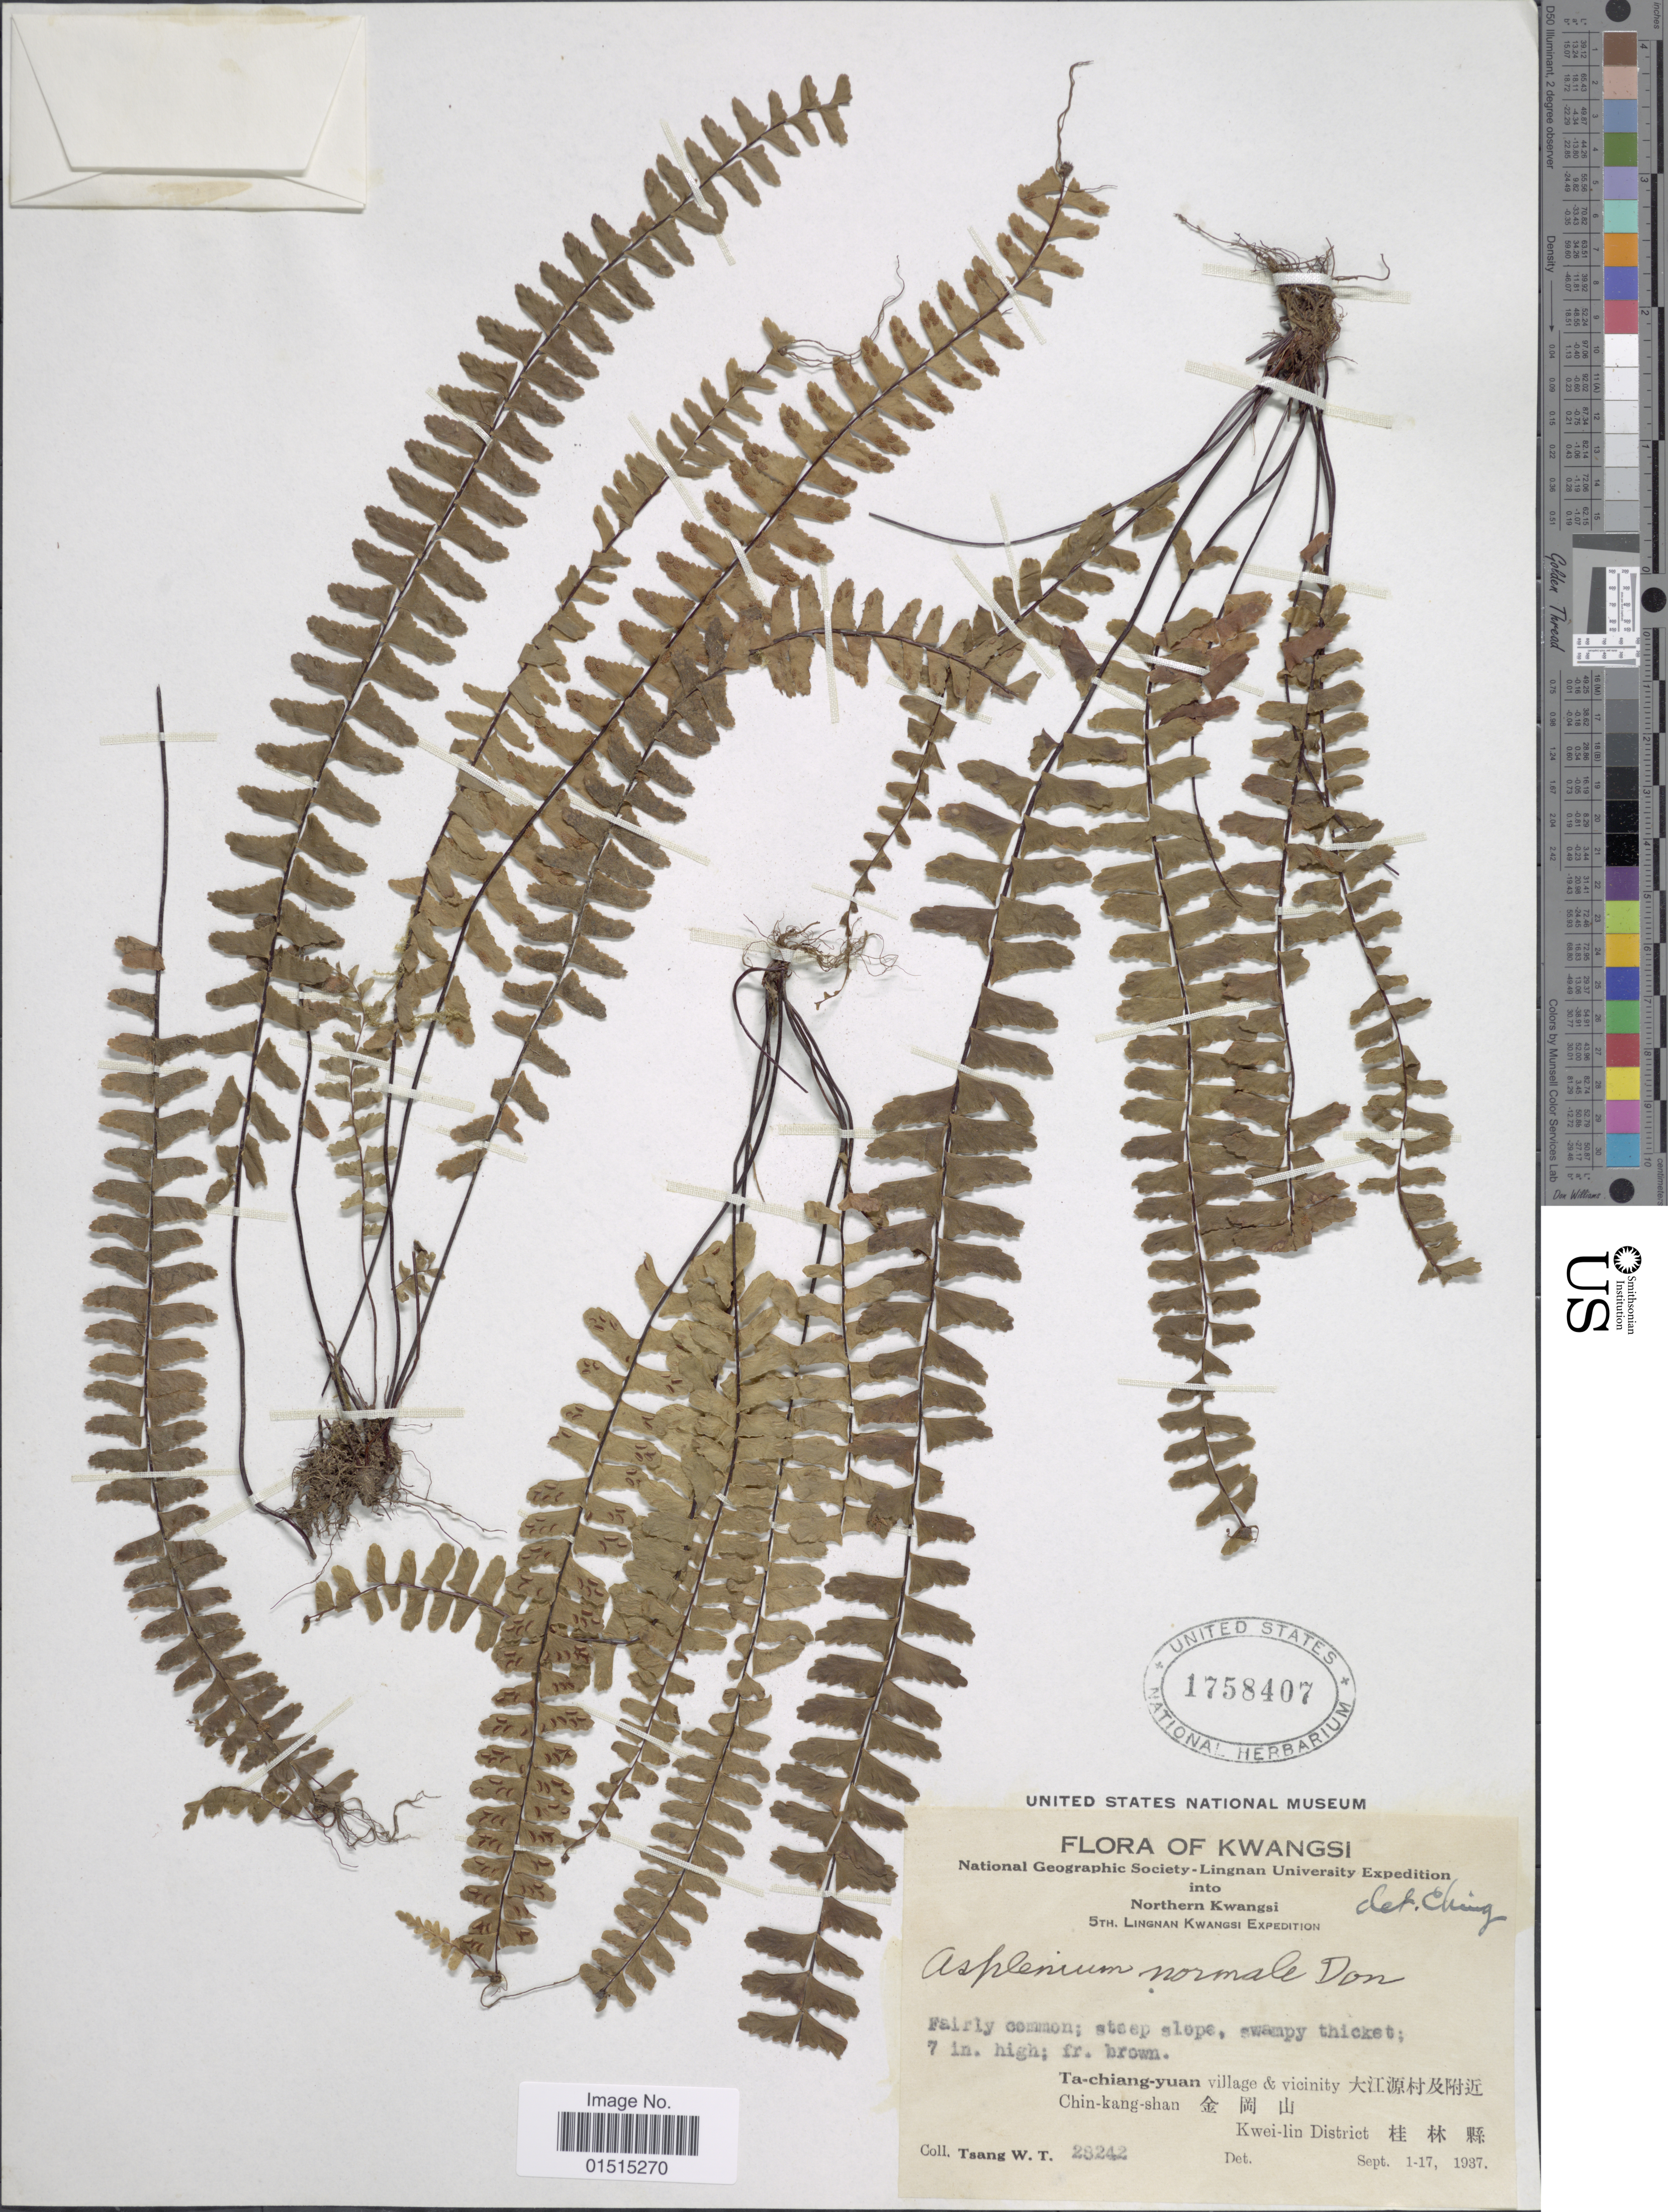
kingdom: Plantae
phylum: Tracheophyta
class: Polypodiopsida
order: Polypodiales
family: Aspleniaceae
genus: Asplenium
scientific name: Asplenium normale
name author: D. Don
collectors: W. T. Tsang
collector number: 28242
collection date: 1937-09-01/1937-09-17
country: China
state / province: Guangxi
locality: Kwangsi, Ta chaing yuan village & vicinity, Chin kang shan, Kwei lin District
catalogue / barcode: US 1758407